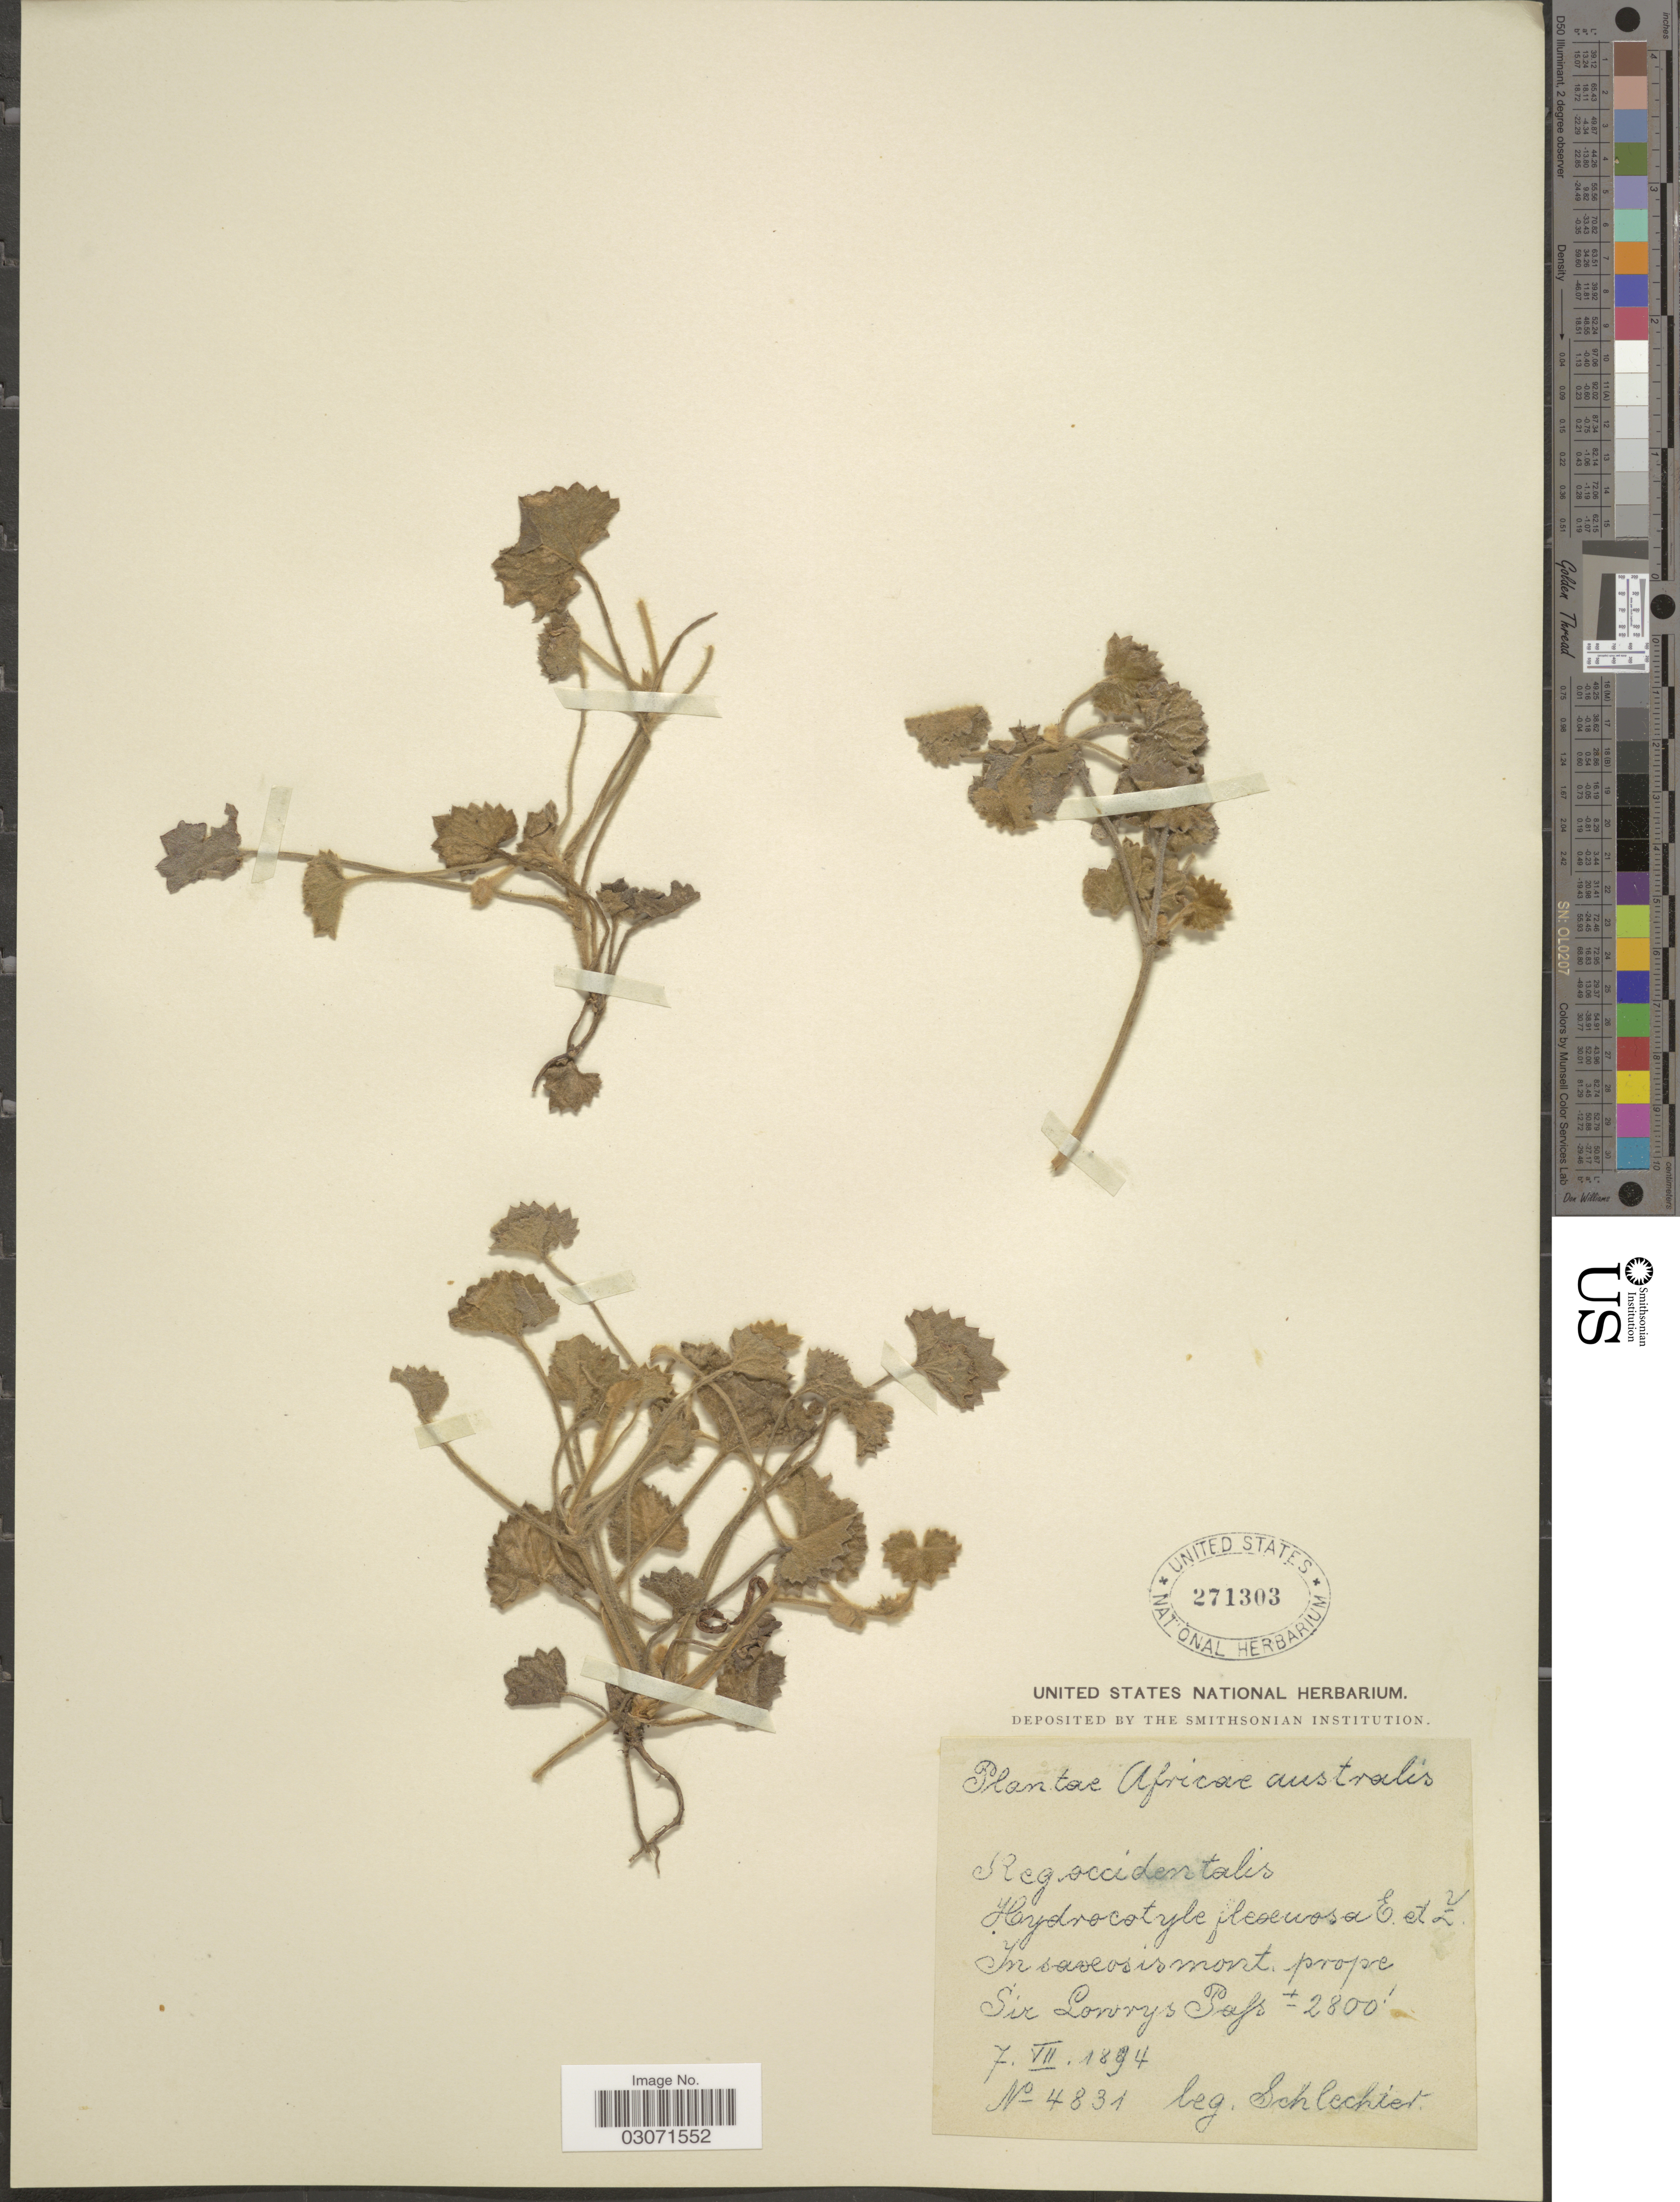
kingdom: Plantae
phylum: Tracheophyta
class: Magnoliopsida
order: Apiales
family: Araliaceae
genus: Hydrocotyle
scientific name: Hydrocotyle flexuosa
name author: Eckl. & Zeyh.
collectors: Schlechter, --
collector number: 4831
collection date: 1894-07-07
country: South Africa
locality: Africae-australis. Reg. occidentalis. In saxosis mont. prope Sir Lowrys Pass.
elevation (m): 853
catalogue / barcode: US 271303